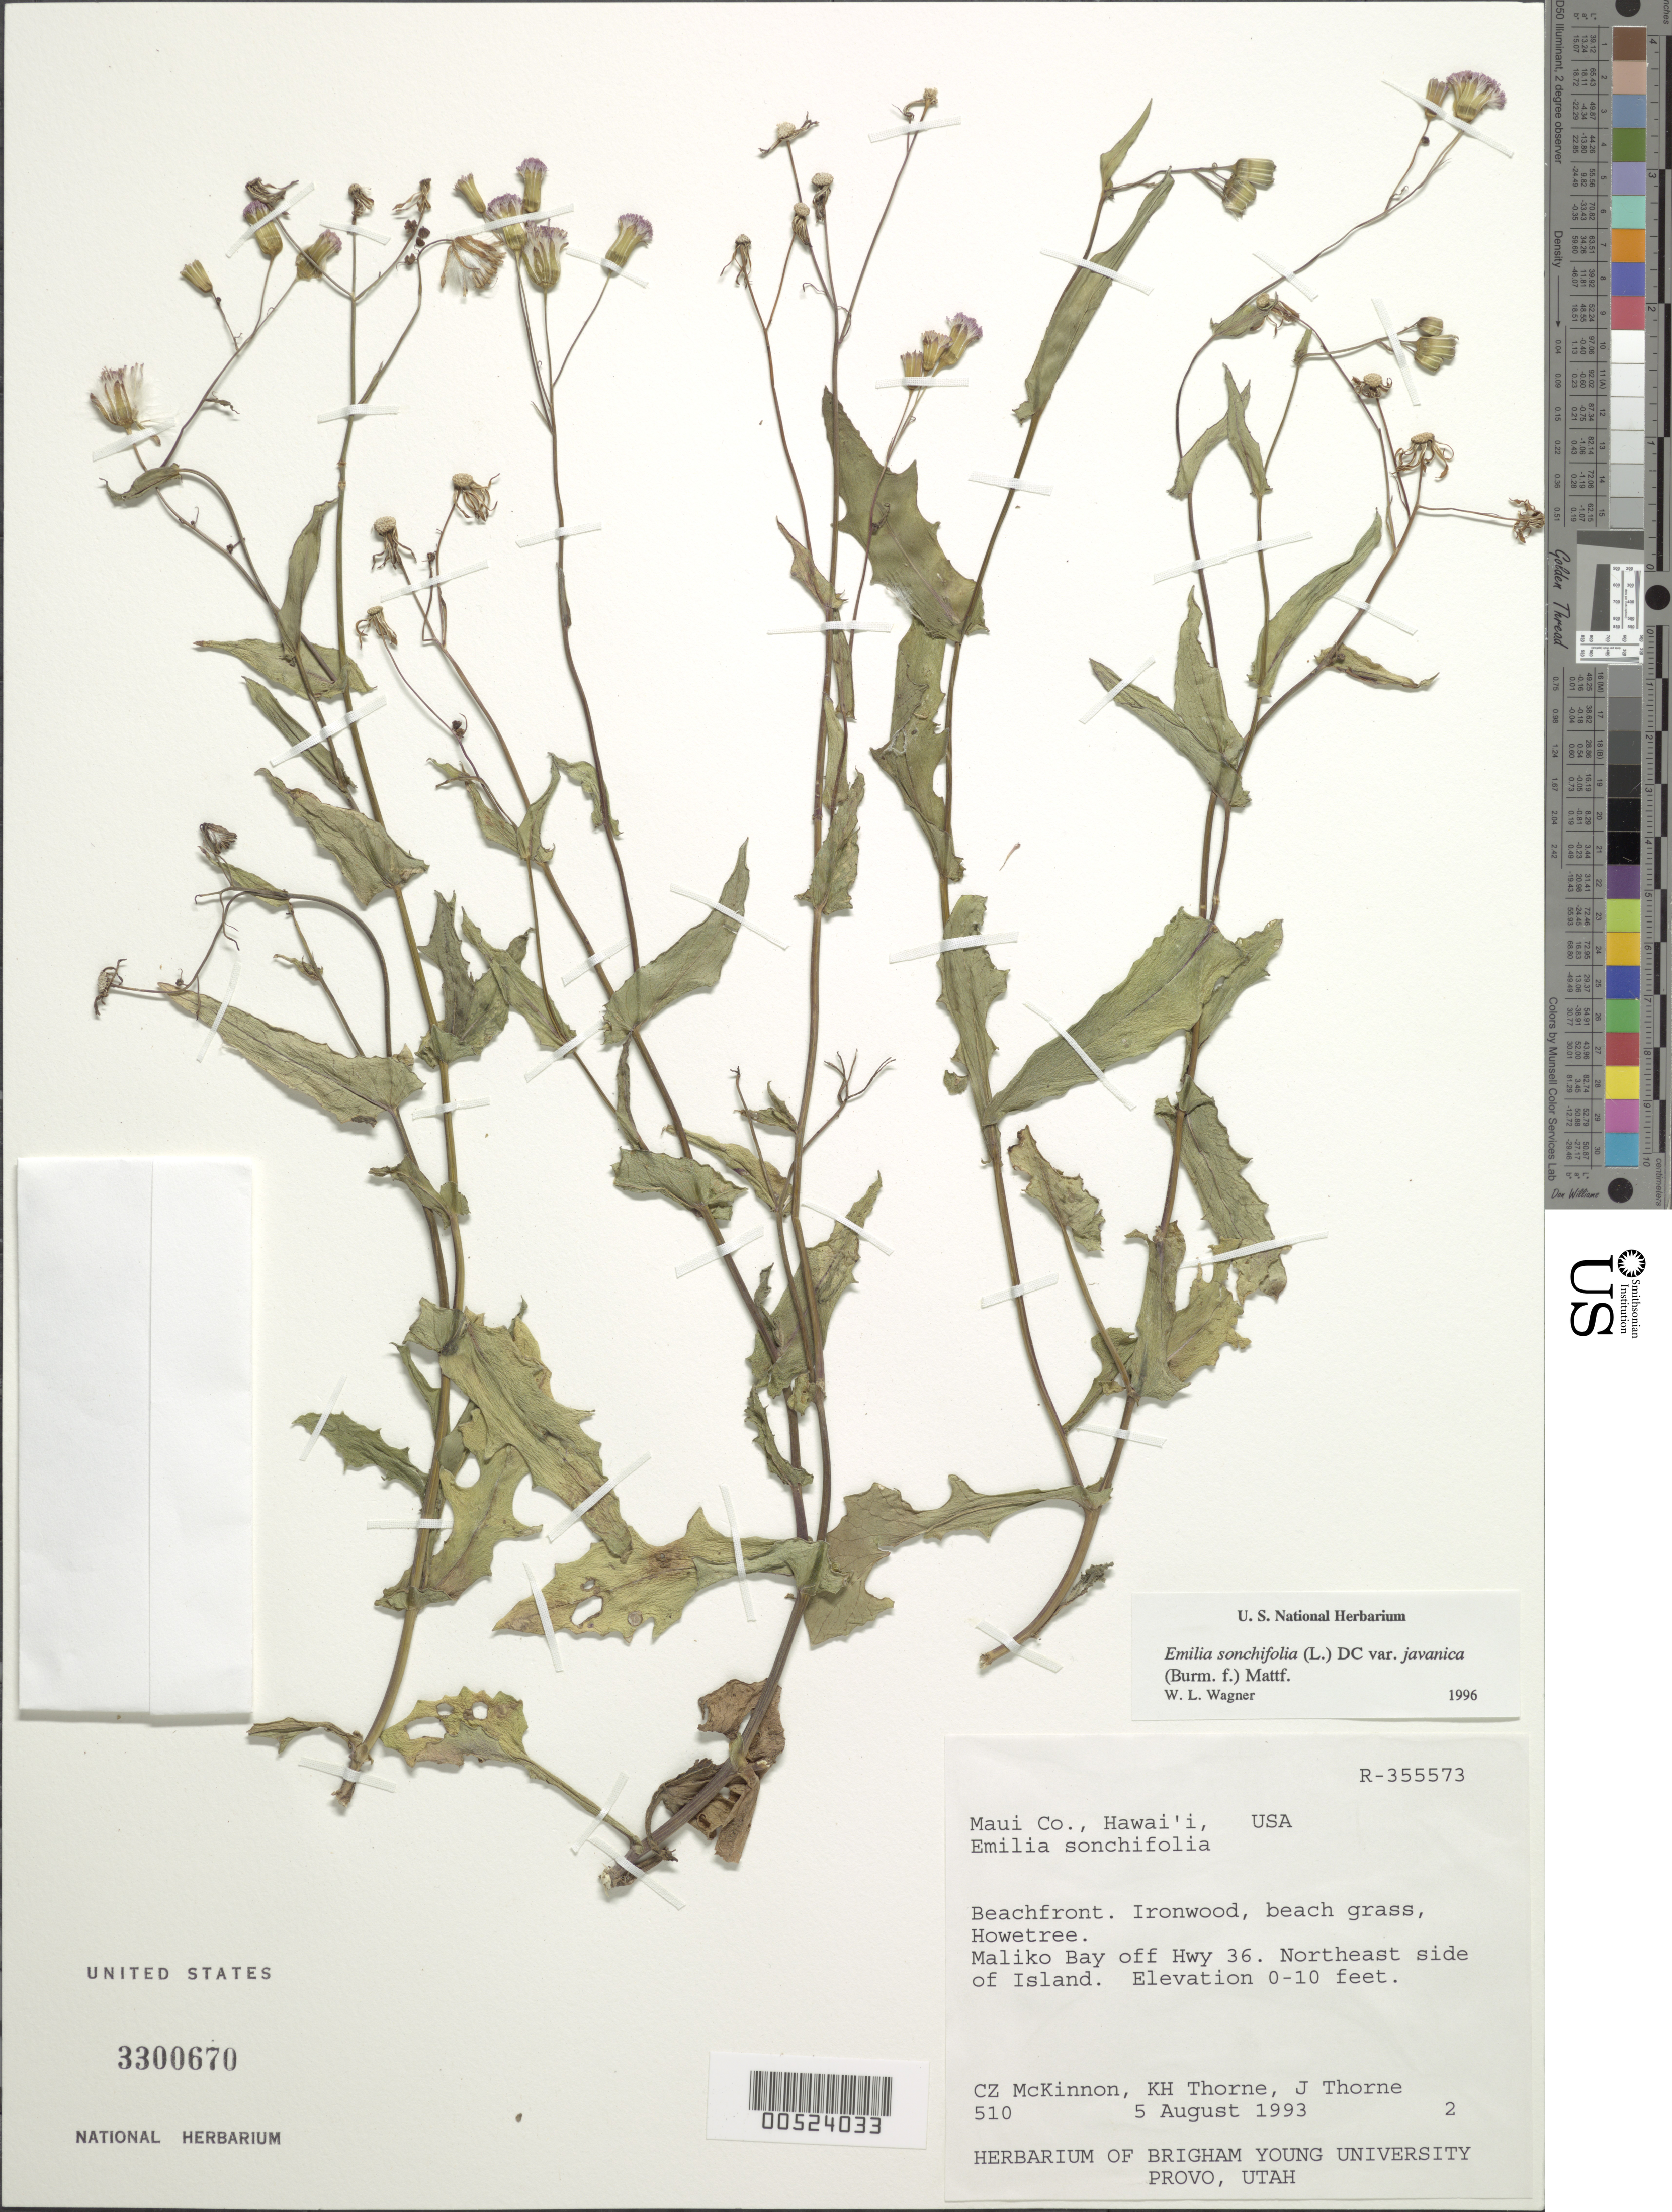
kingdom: Plantae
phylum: Tracheophyta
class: Magnoliopsida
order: Asterales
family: Asteraceae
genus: Emilia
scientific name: Emilia sonchifolia var. javanica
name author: (Burm. f.) Mattf.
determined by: Wagner, W. L., (BOT), Smithsonian Institution - National Museum of Natural History (UNITED STATES)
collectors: C. McKinnon, K. Thorne & J. Thorne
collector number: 510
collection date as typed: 5 Aug 1993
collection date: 1993-08-05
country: United States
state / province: Hawaii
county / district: Maui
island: Maui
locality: Maui County, Maliko Bay off Hwy 36, NE side of island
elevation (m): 0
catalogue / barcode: US 3300670